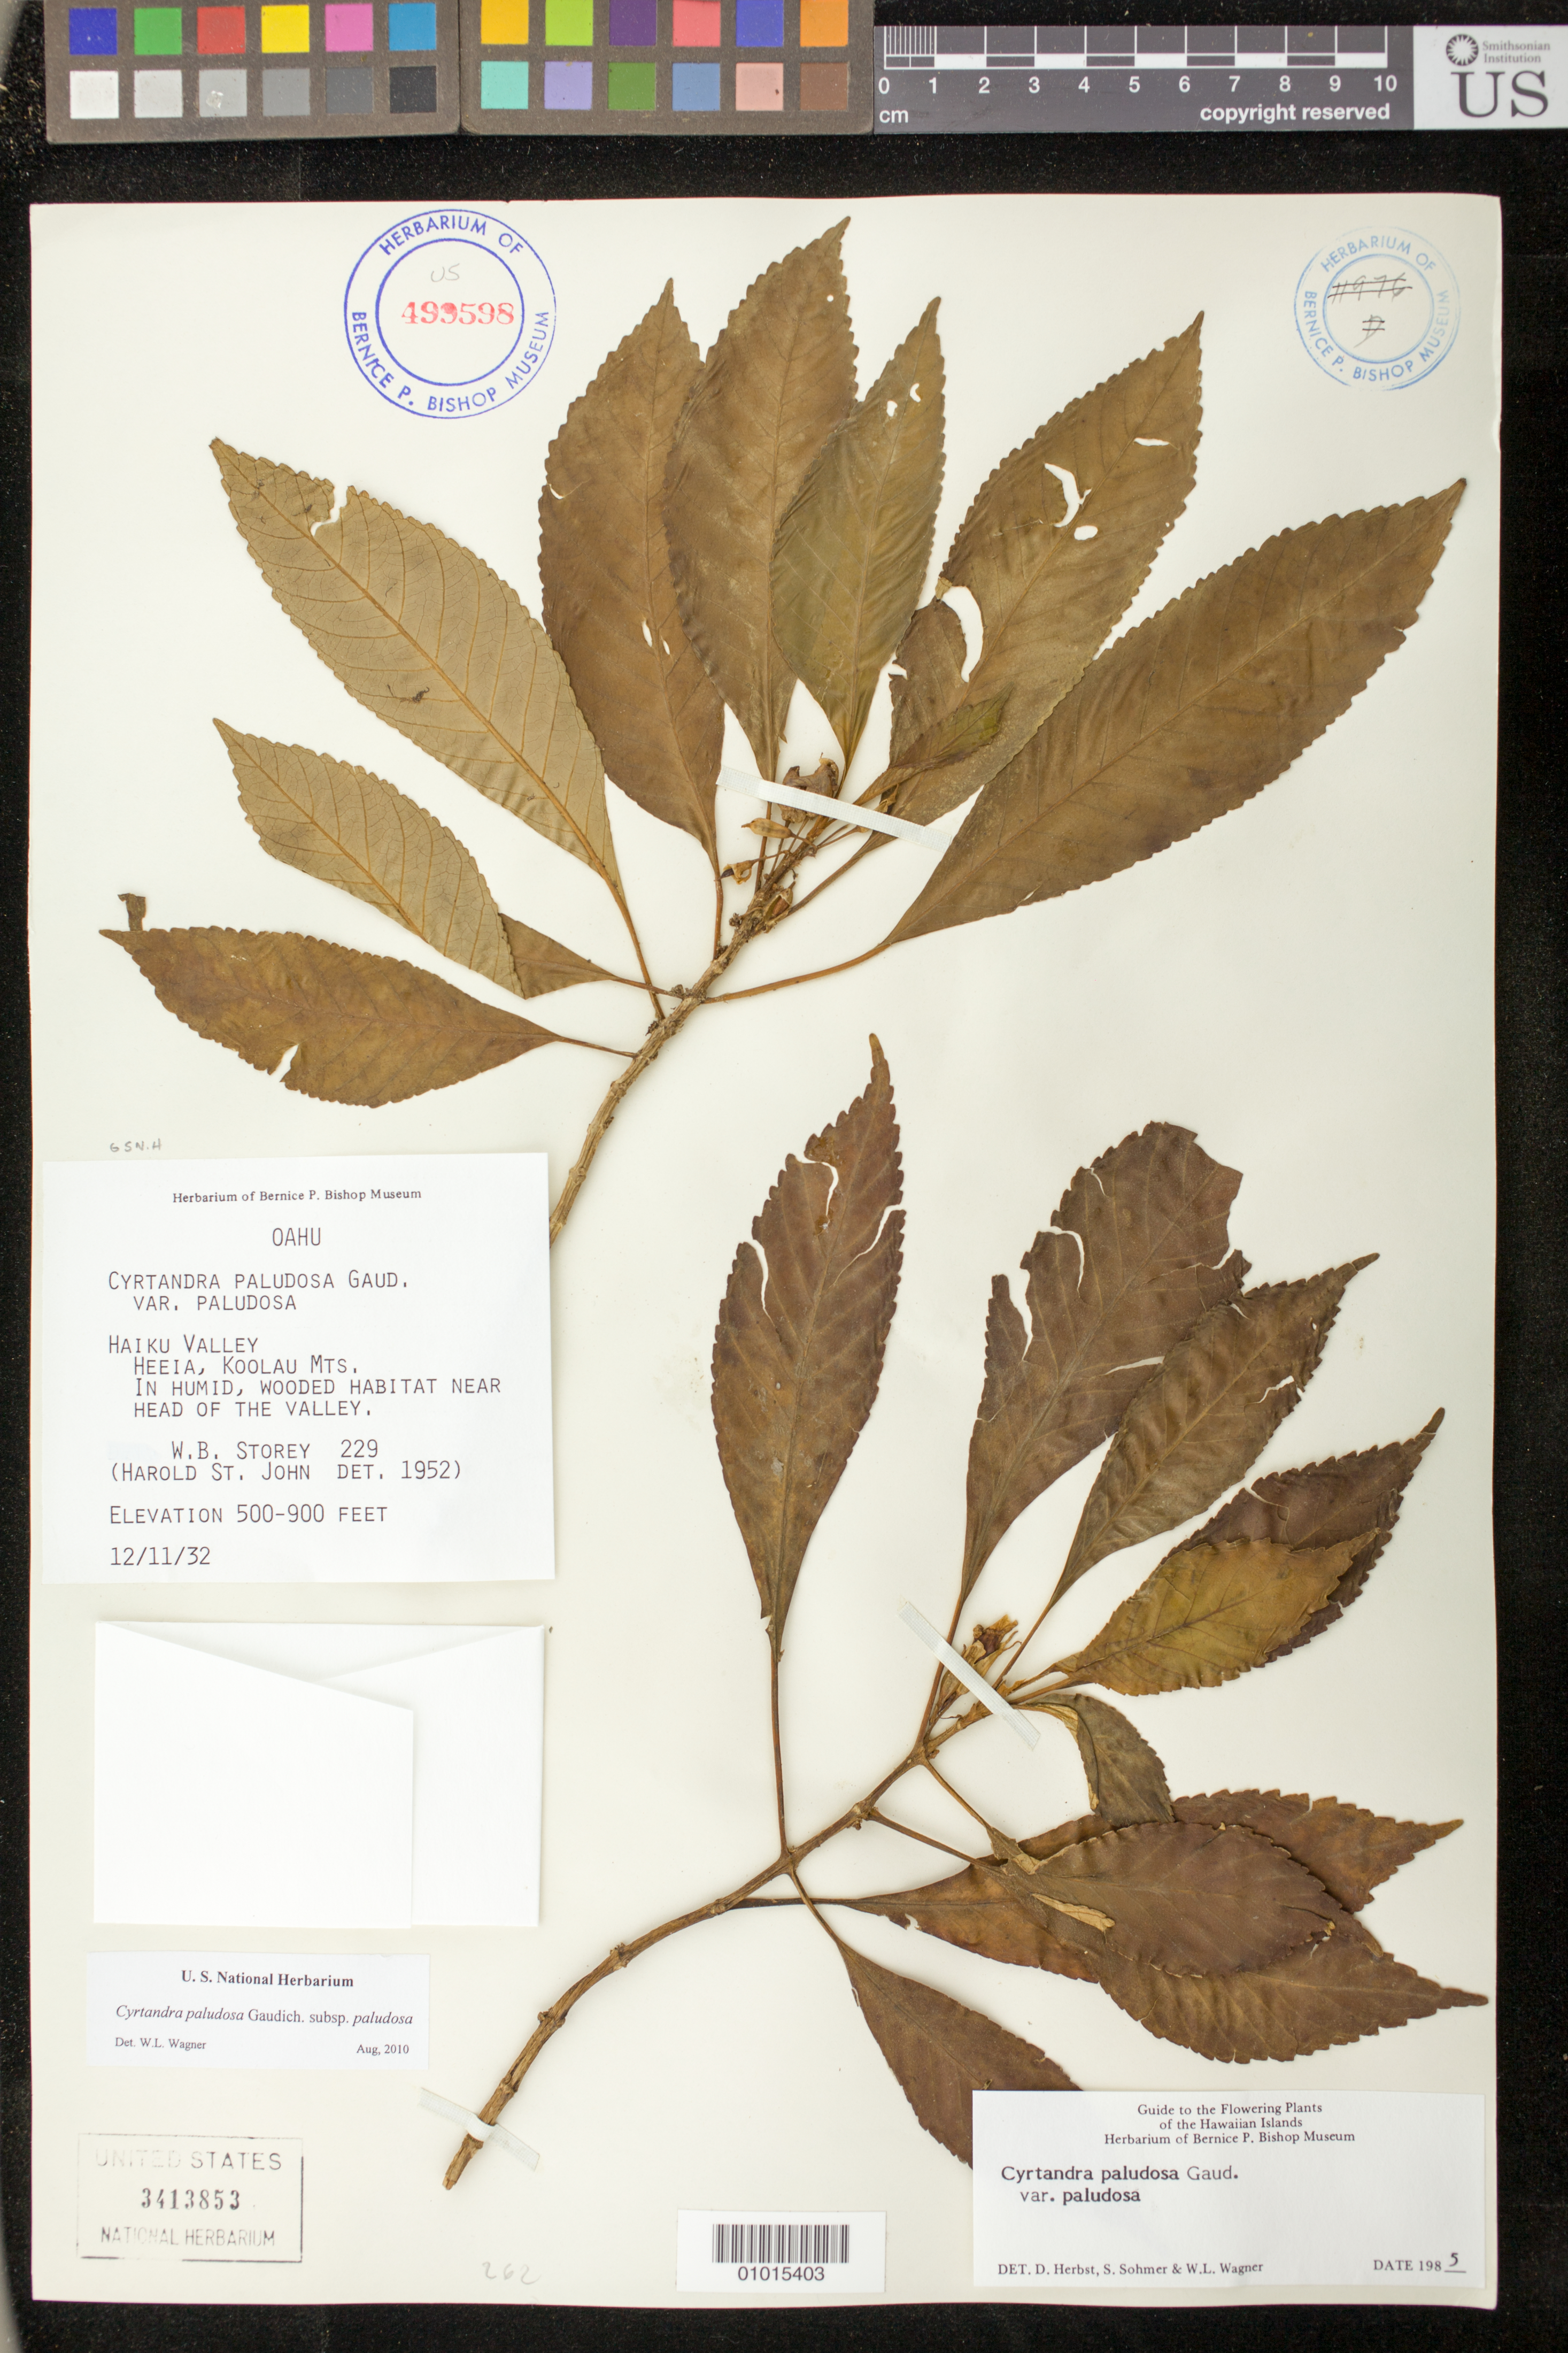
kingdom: Plantae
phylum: Tracheophyta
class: Magnoliopsida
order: Lamiales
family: Gesneriaceae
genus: Cyrtandra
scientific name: Cyrtandra paludosa var. paludosa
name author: Gaudich.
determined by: Wagner, W. L., (BOT), Smithsonian Institution - National Museum of Natural History (UNITED STATES)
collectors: W. Storey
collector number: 229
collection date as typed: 11 Dec 1932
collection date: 1932-12-11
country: United States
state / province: Hawaii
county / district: Honolulu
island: Oahu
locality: Haiku Valley, Heeia, Koolau Mts., in humid, wooded habitat near head of valley.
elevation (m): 152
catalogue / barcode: US 3413853